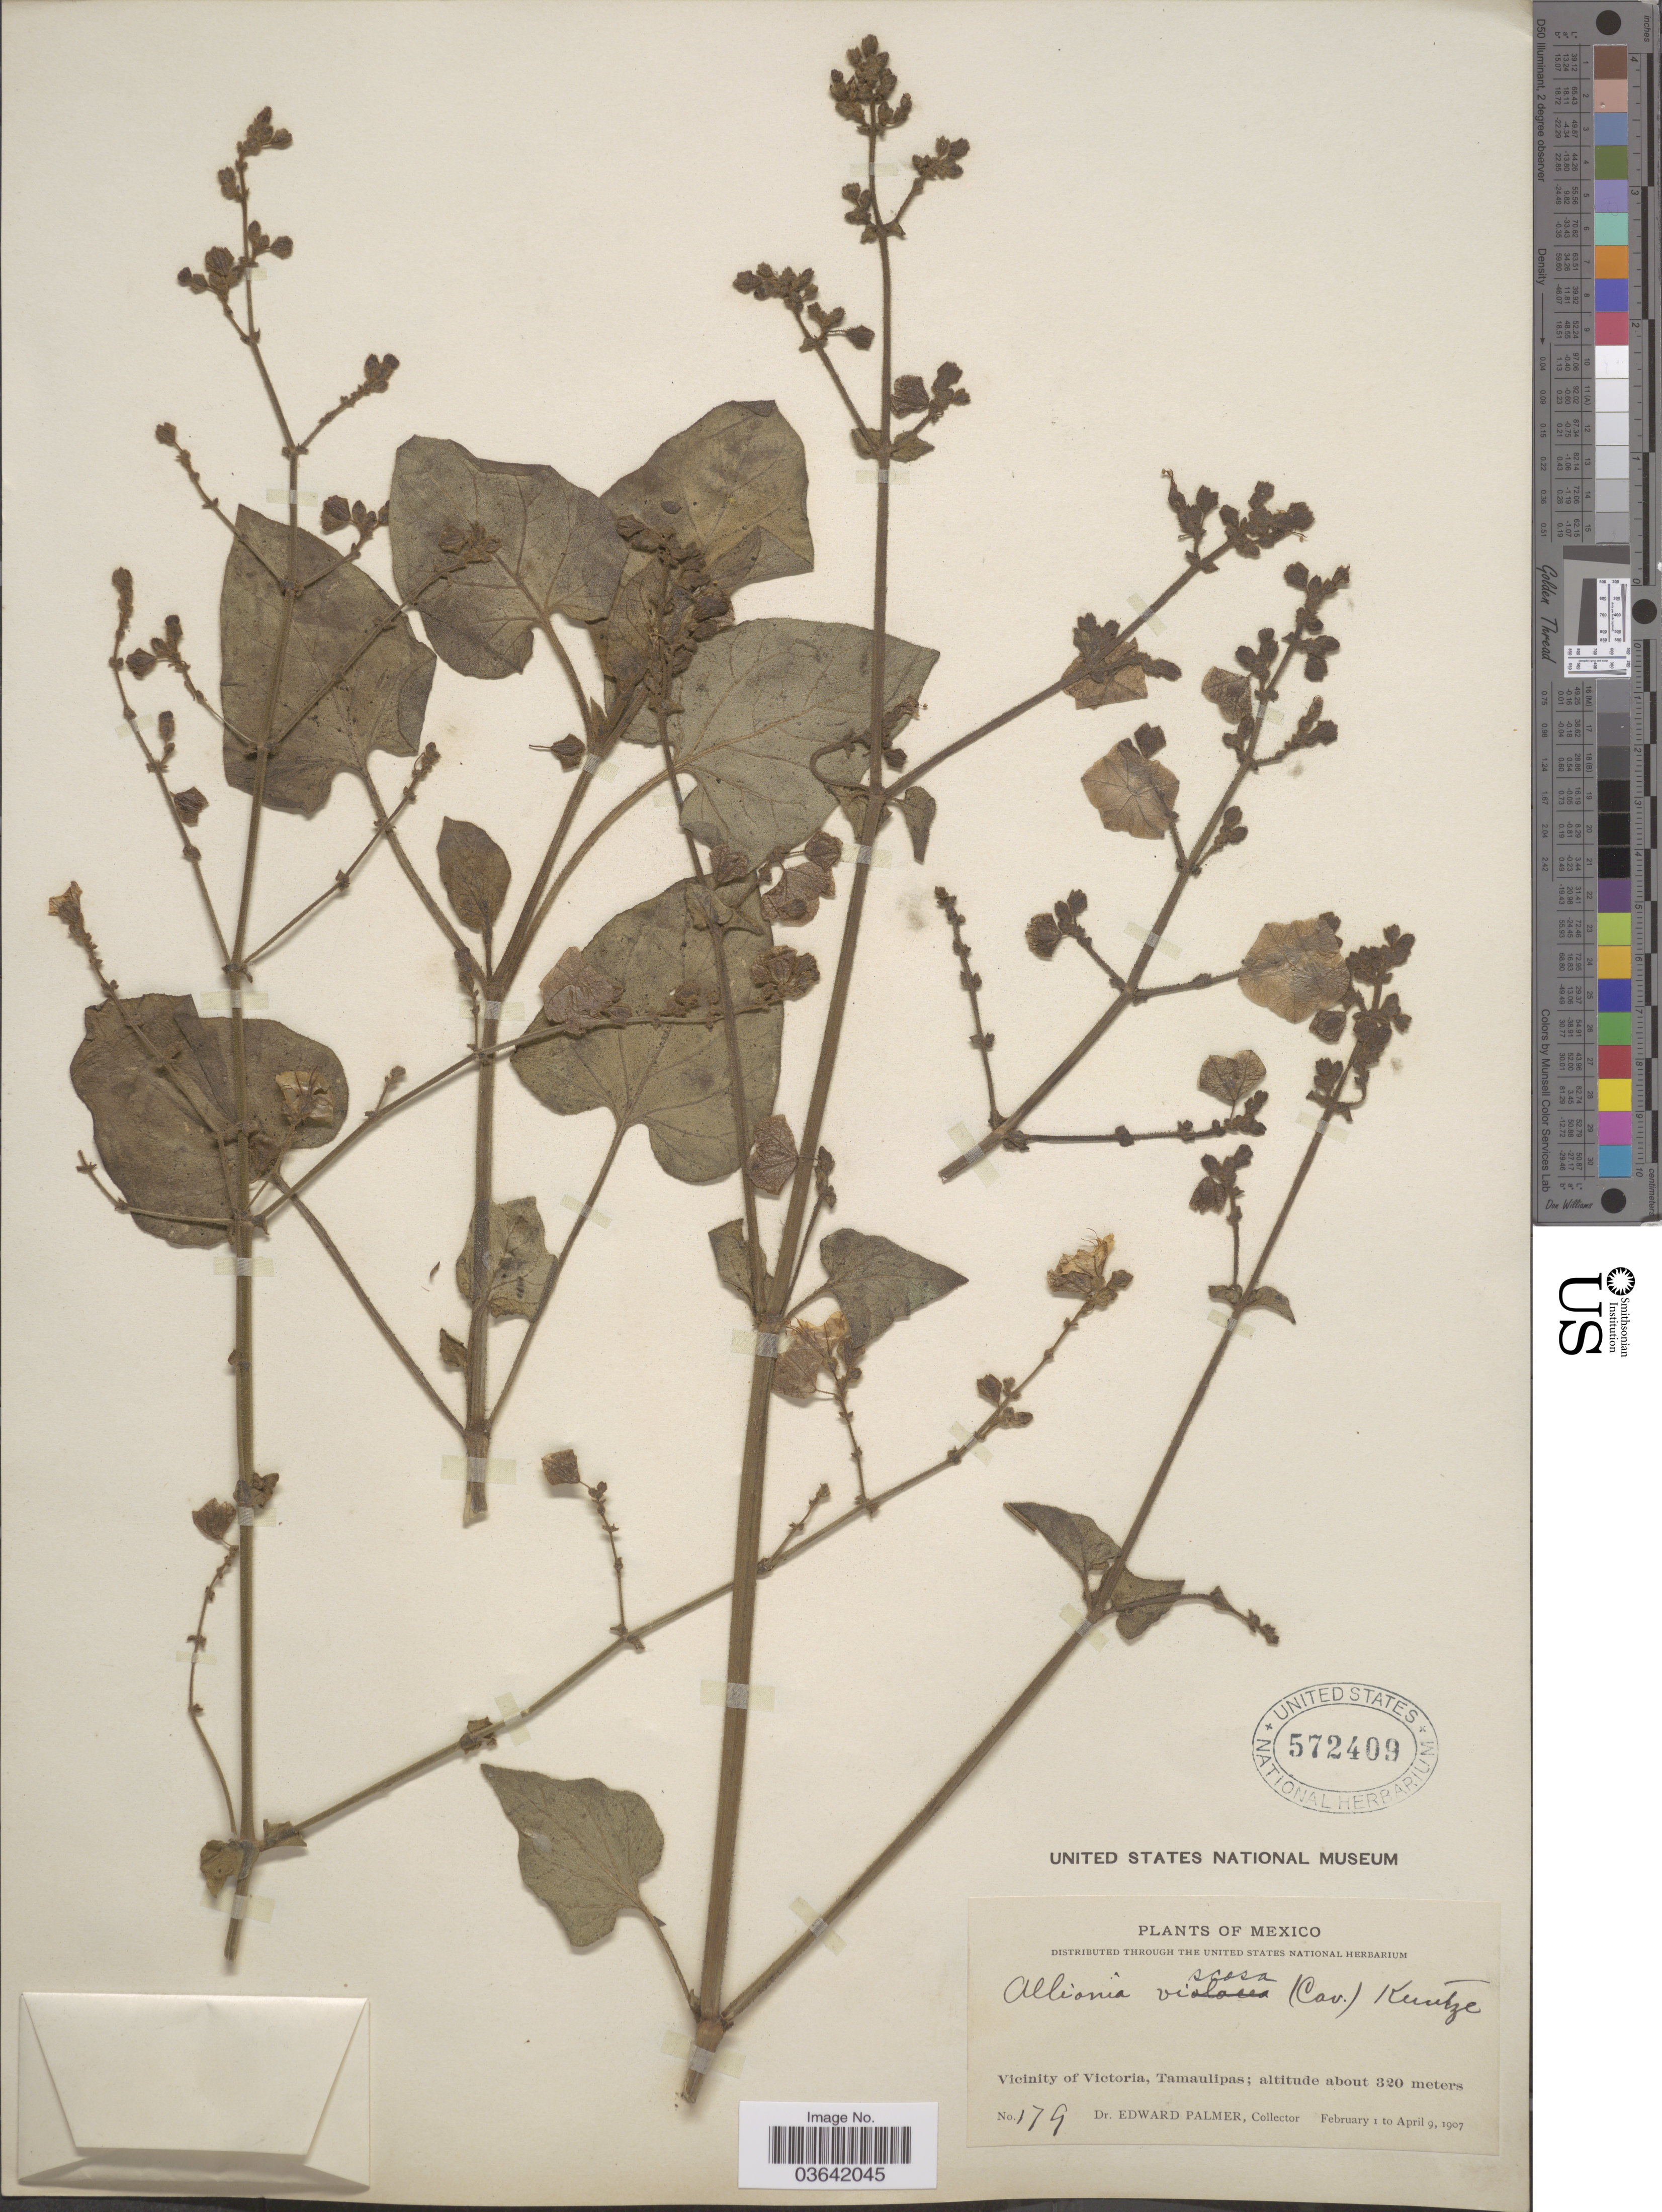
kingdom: Plantae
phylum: Tracheophyta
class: Magnoliopsida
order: Caryophyllales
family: Nyctaginaceae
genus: Mirabilis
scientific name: Mirabilis viscosa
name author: Cav.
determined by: Strong, Mark T., (BOT), Smithsonian Institution - National Museum of Natural History (UNITED STATES)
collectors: E. Palmer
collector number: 179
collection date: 1907-02-01/1907-04-09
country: Mexico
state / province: Tamaulipas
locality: Vicinity of Victoria.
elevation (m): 320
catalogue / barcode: US 572409